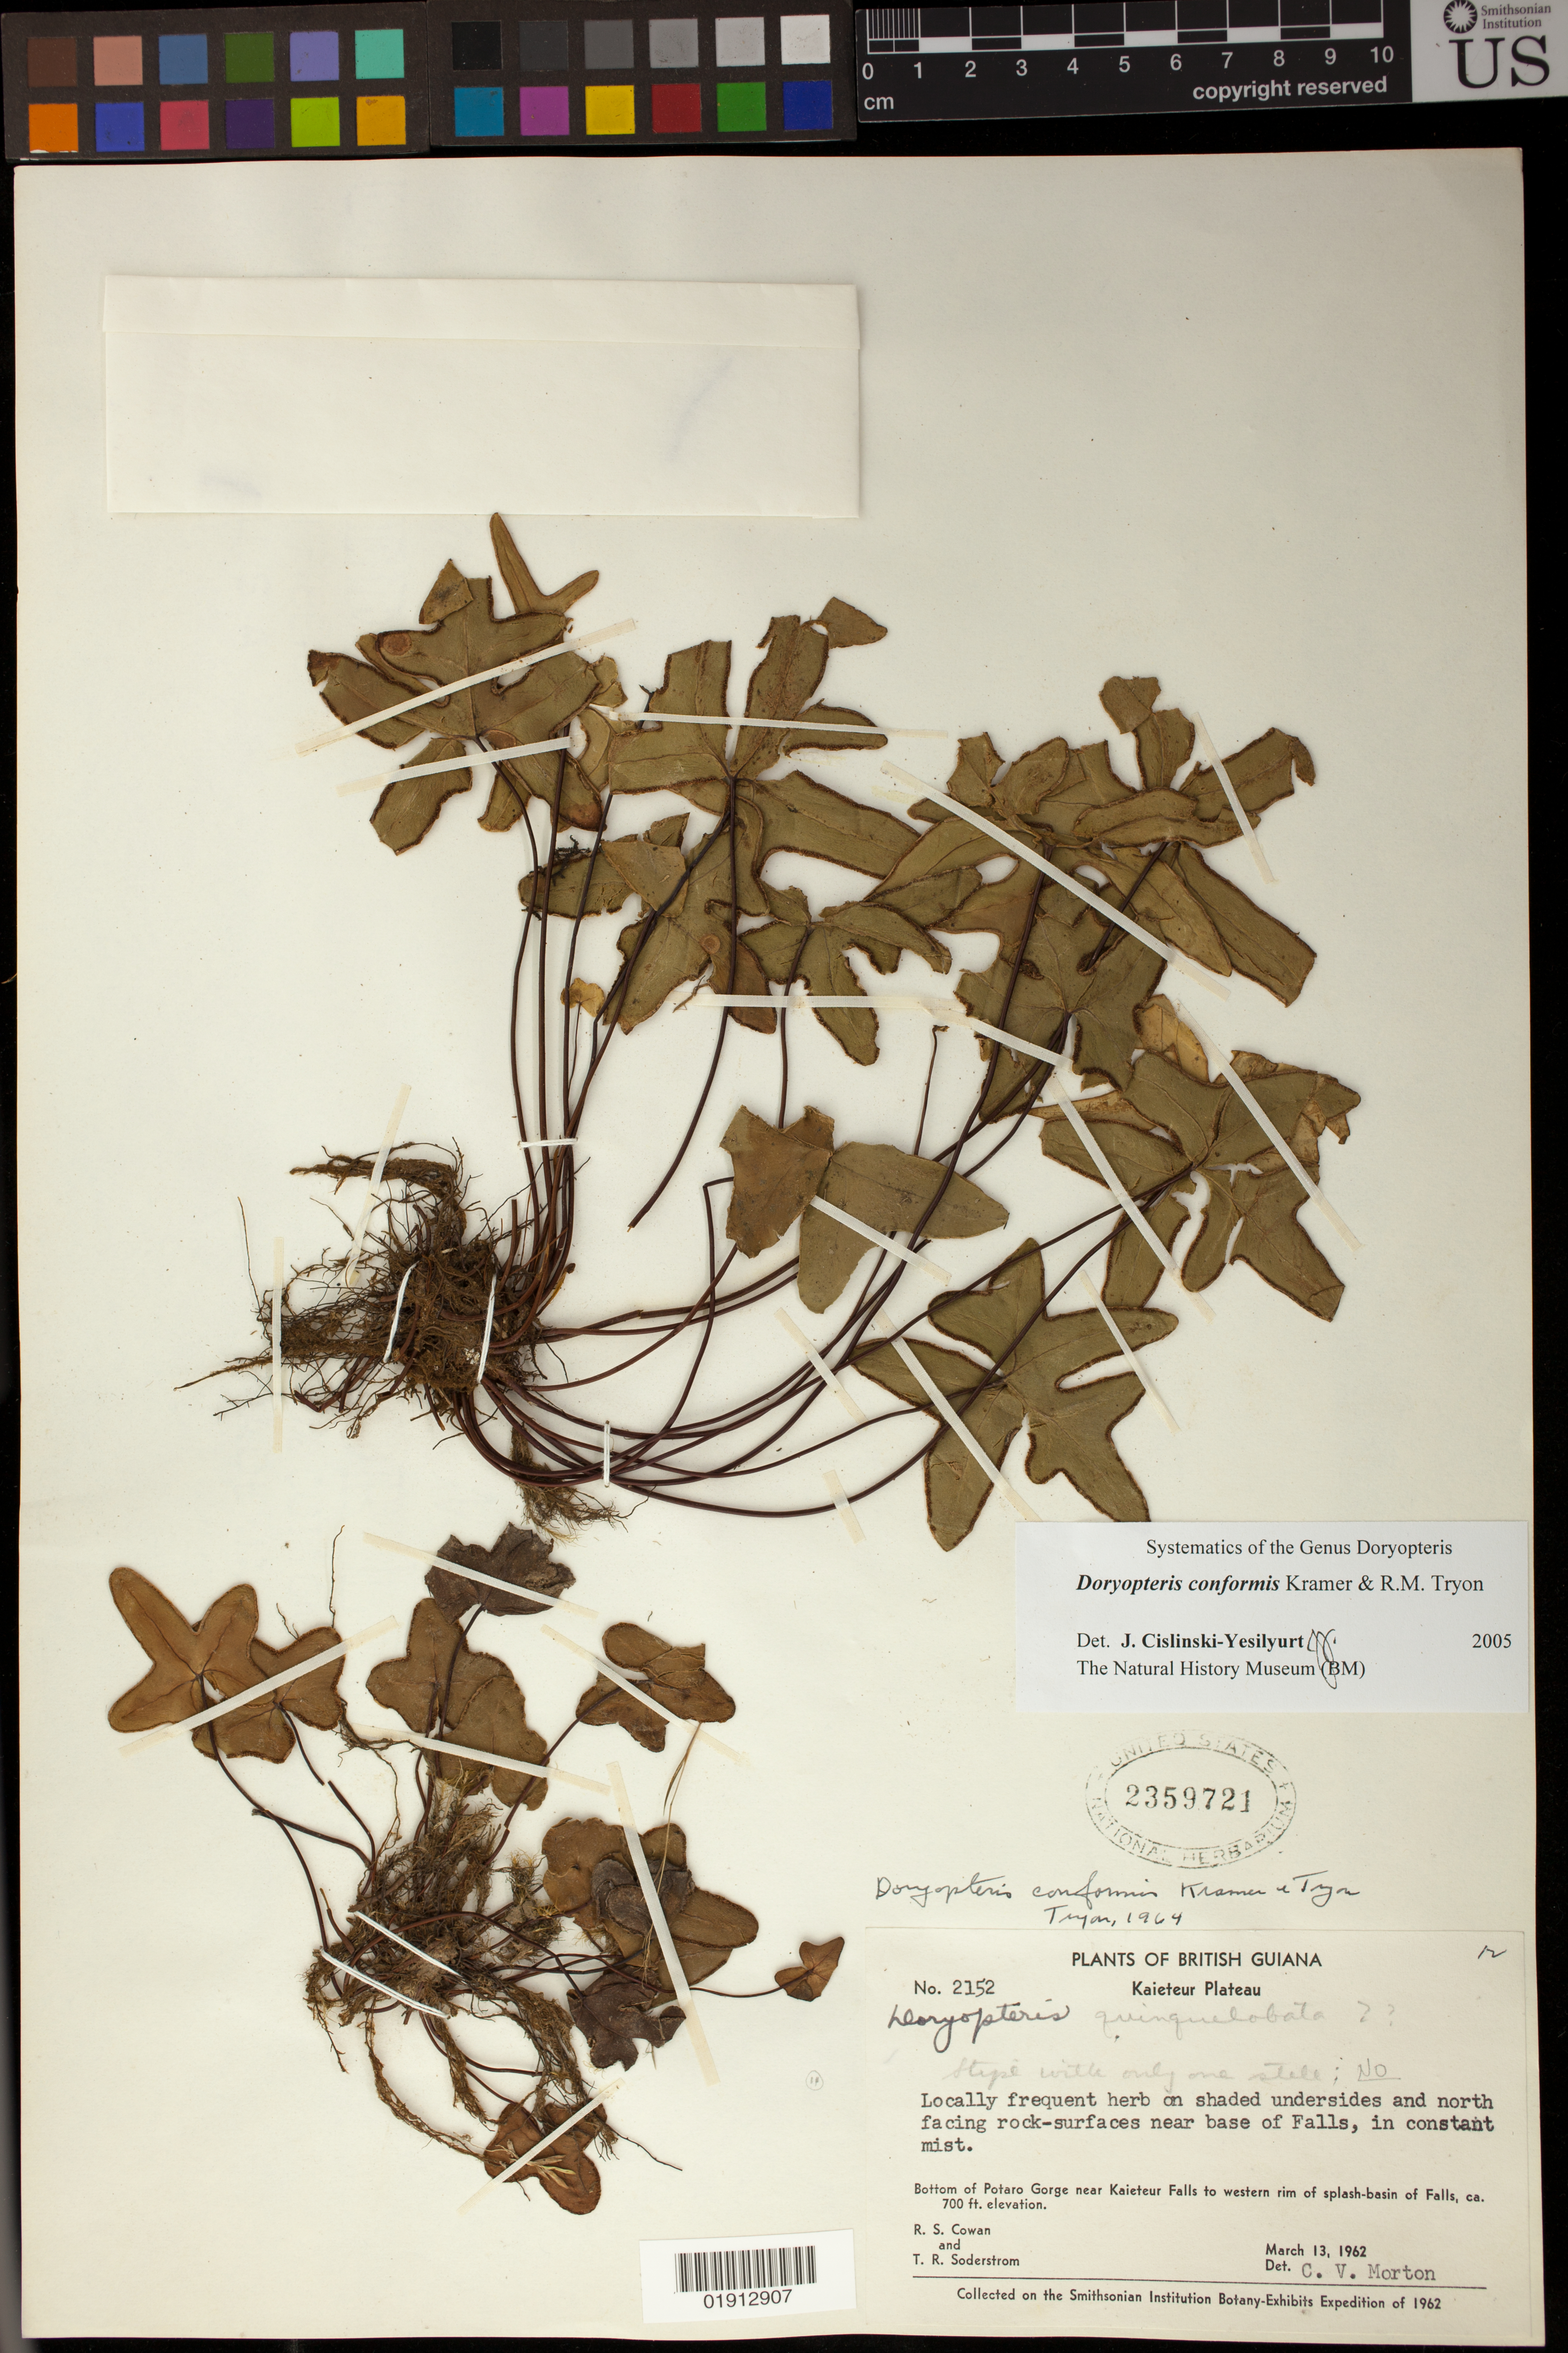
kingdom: Plantae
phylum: Tracheophyta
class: Polypodiopsida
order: Polypodiales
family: Pteridaceae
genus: Doryopteris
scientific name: Doryopteris conformis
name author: K.U. Kramer & R.M. Tryon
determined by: Yesilyurt, J. C.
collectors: R. S. Cowan & T. R. Soderstrom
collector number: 2152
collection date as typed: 13 Mar 1962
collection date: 1962-03-13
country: Guyana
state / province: Potaro-Siparuni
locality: Kaieteur plateau, bottom of Potaro gorge near Kaieteur Falls to western rim of splash-basin of falls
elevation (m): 213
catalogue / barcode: US 2359721